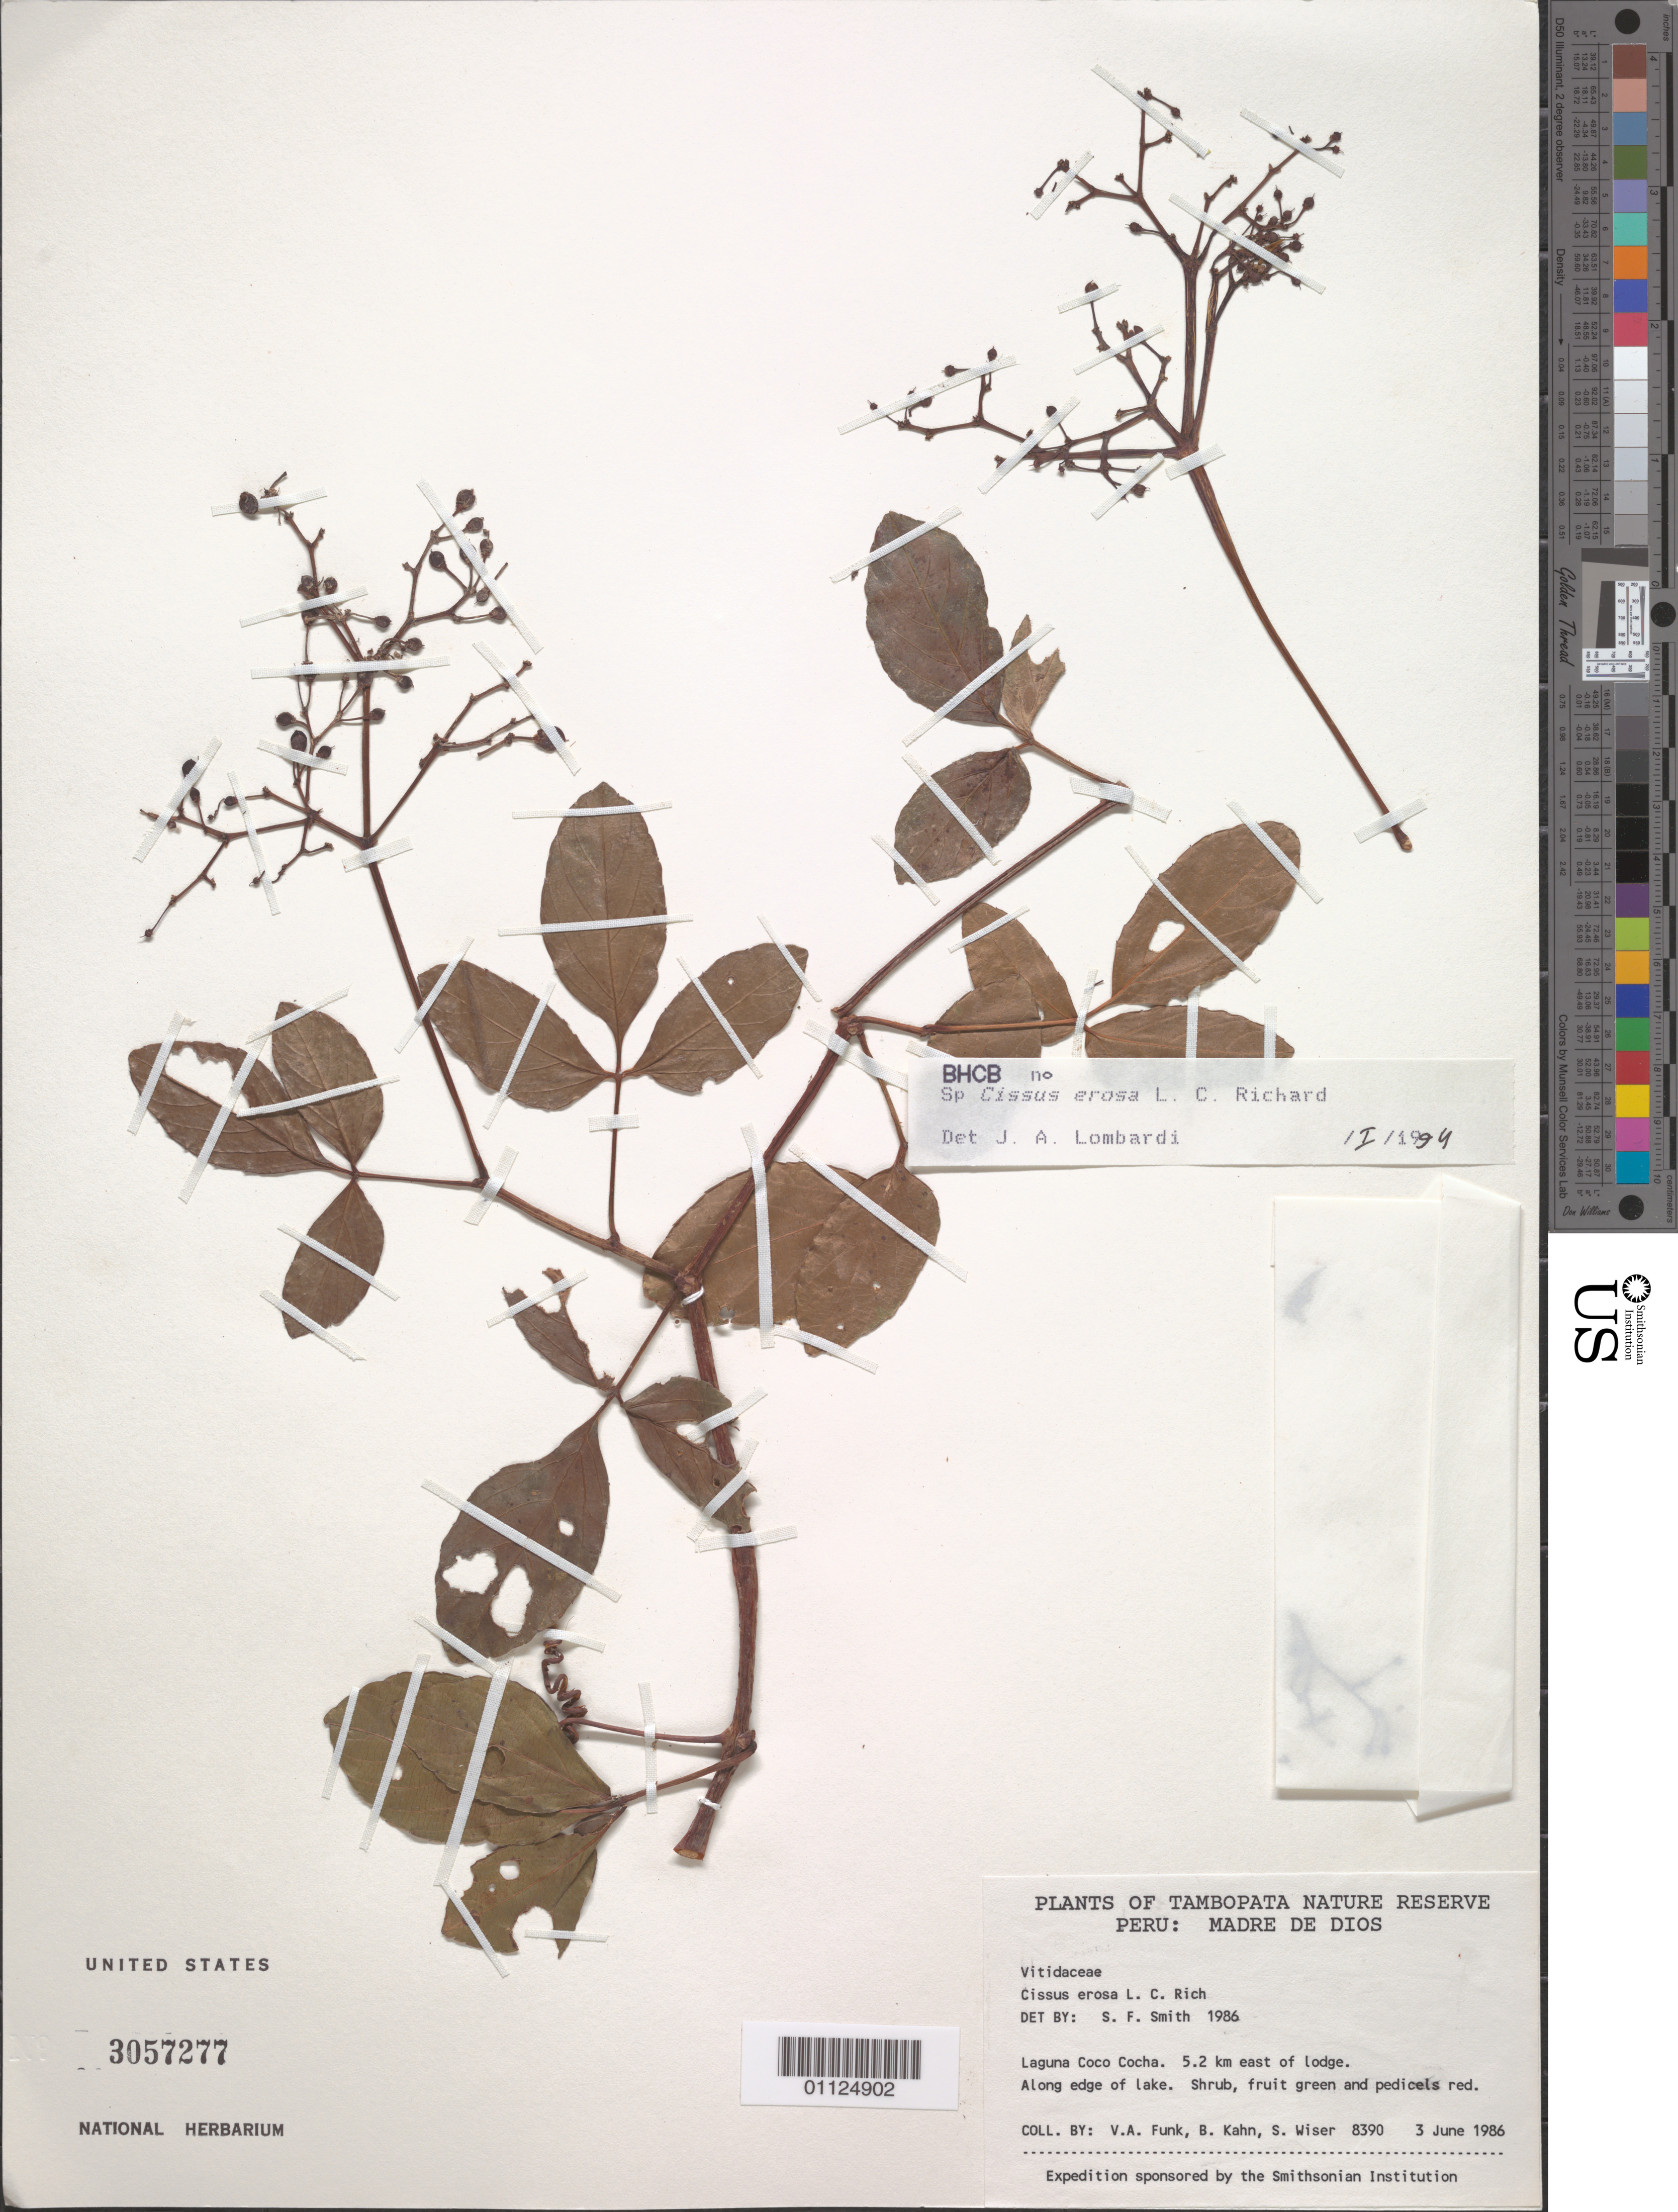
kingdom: Plantae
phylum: Tracheophyta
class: Magnoliopsida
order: Vitales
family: Vitaceae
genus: Cissus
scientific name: Cissus erosa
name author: Rich.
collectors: V. Funk, B. Kahn & S. Wiser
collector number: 8390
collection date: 1986-06-03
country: Peru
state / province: Madre de Dios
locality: Laguna Coco Cocha. 5.2 km E of Lodge.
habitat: Along edge of lake.. Shrub.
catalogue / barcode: US 3057277